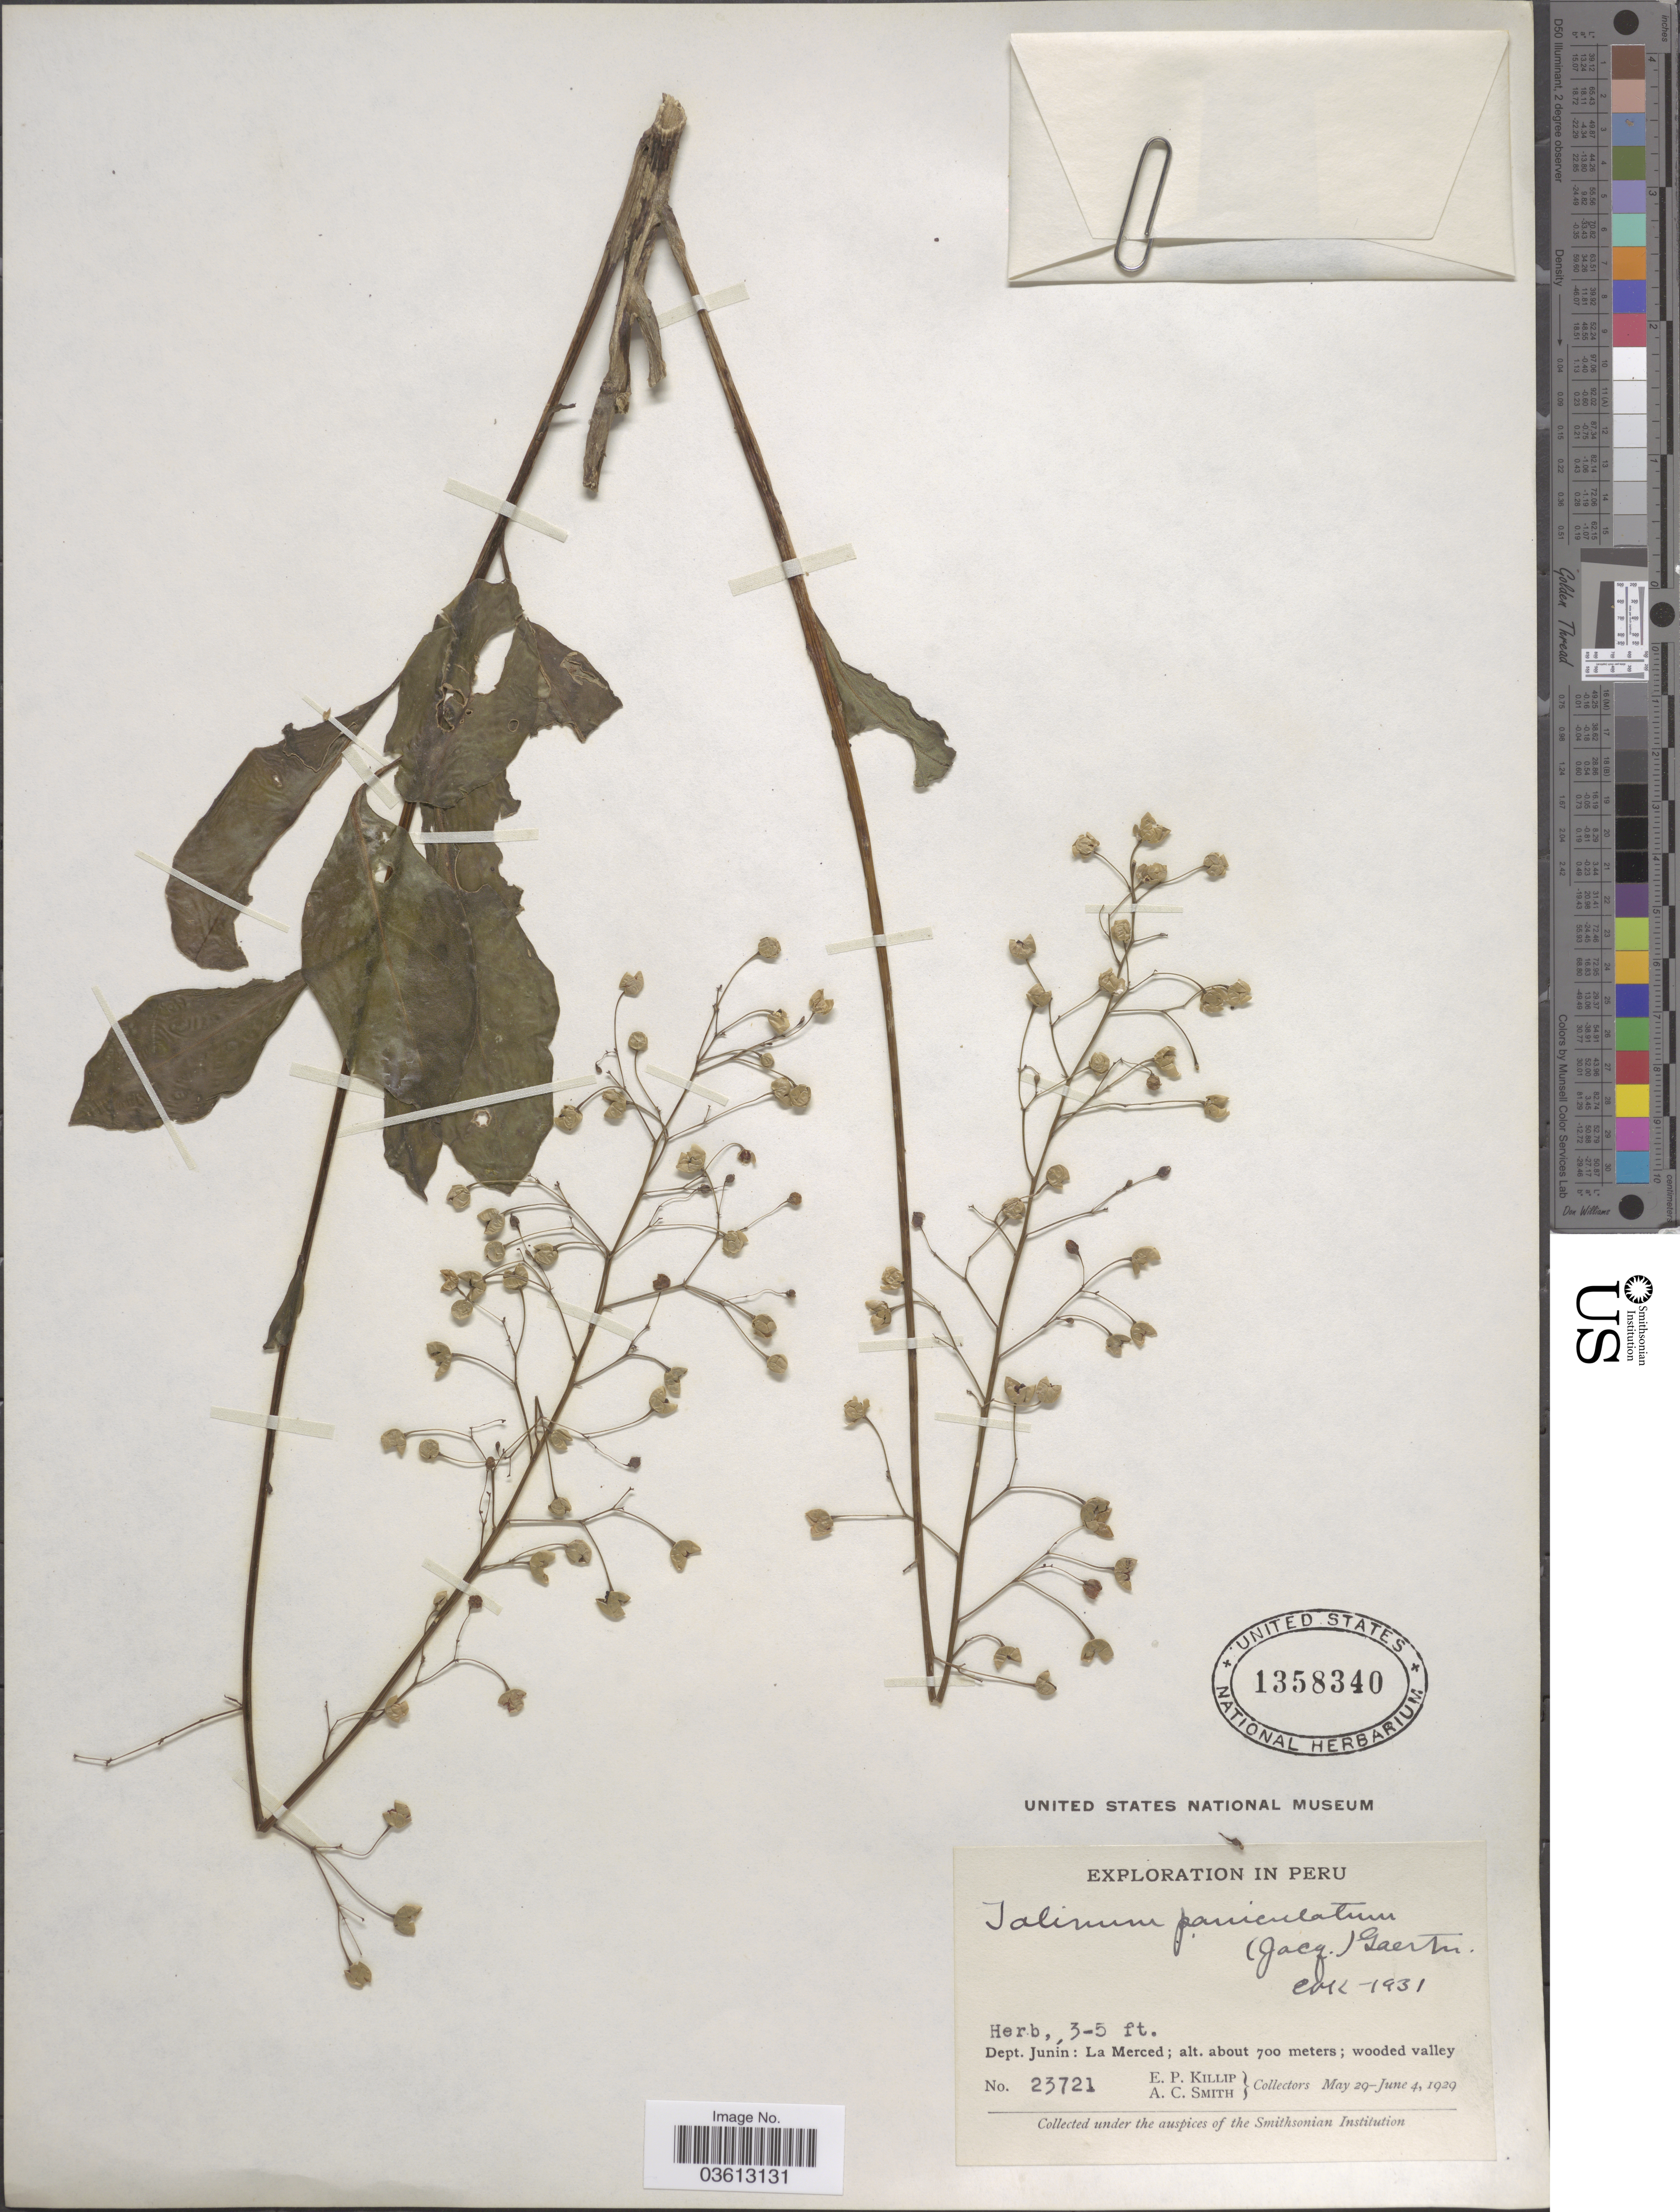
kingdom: Plantae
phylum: Tracheophyta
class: Magnoliopsida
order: Caryophyllales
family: Talinaceae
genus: Talinum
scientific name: Talinum paniculatum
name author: (Jacq.) Gaertn.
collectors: E. P. Killip & A. C. Smith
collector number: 23721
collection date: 1929-05-29/1929-06-04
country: Peru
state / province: Junín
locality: Dept. Junín: La Merced.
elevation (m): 700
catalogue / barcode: US 1358340